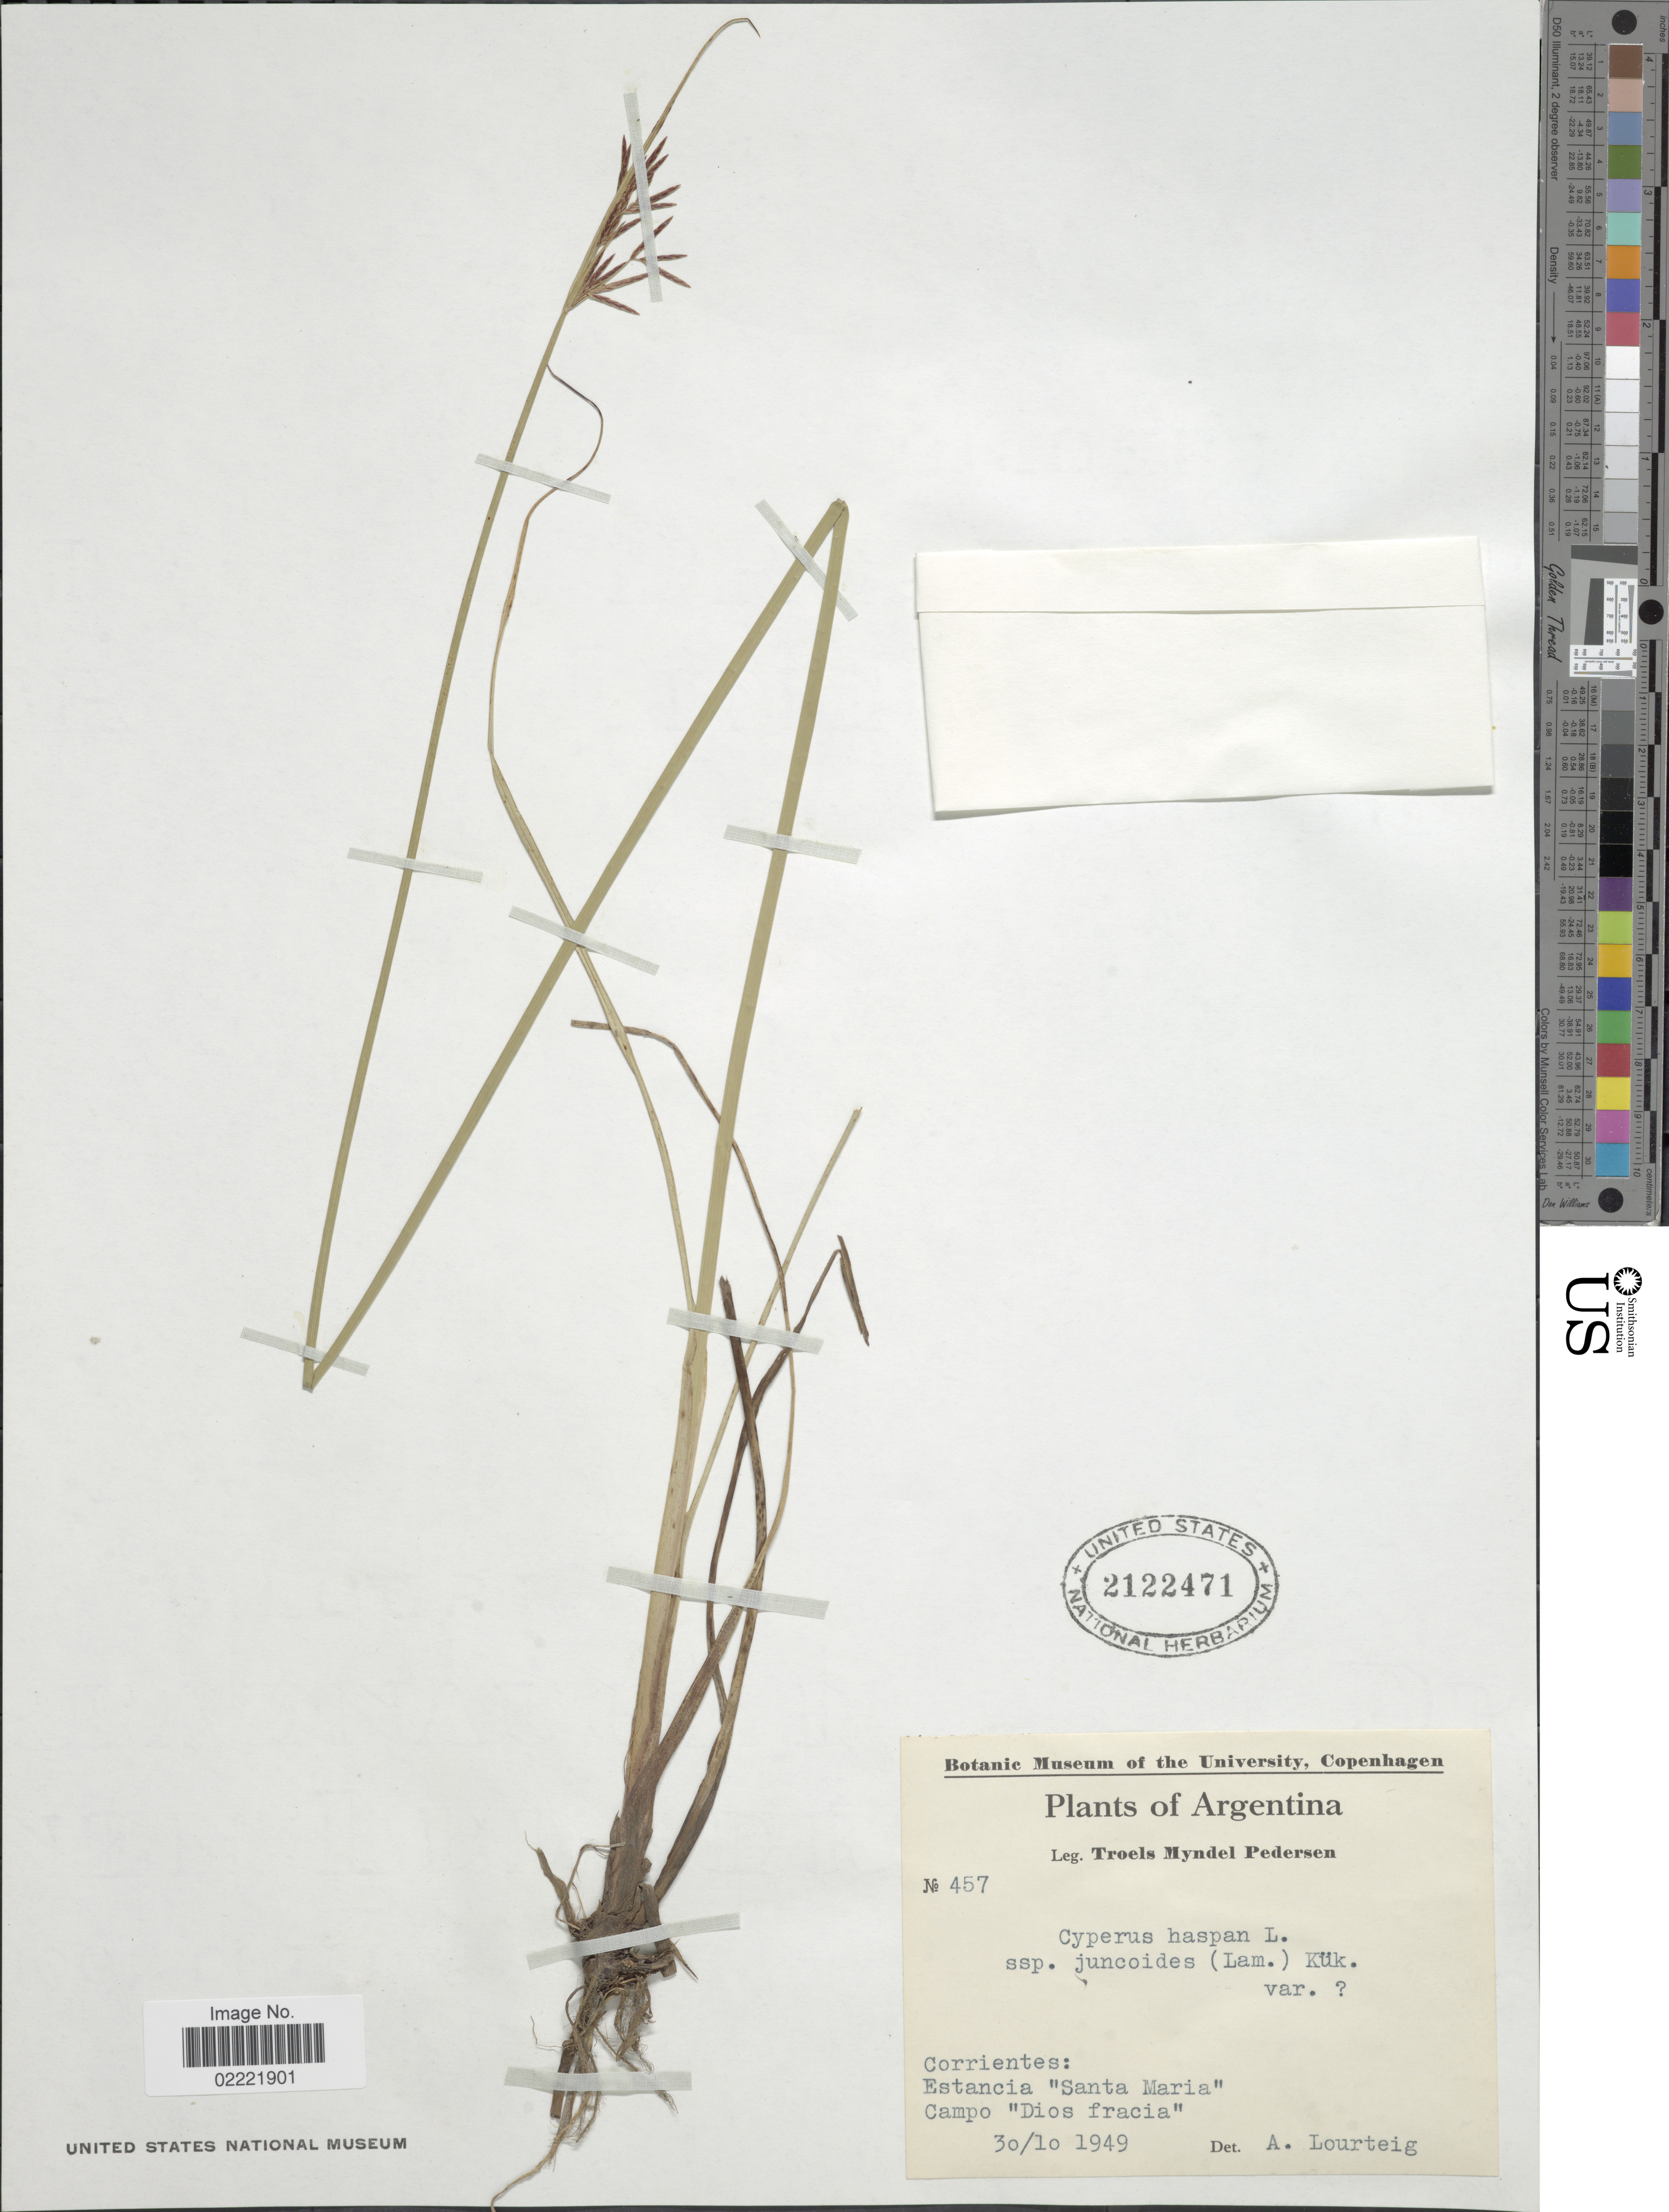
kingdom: Plantae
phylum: Tracheophyta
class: Liliopsida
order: Poales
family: Cyperaceae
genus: Cyperus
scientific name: Cyperus haspan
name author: L.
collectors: T. Pederson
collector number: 457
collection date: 1949-10-30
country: Argentina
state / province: Corrientes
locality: Estancia "Santa Maria", Campo "Dios fracia"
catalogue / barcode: US 2122471